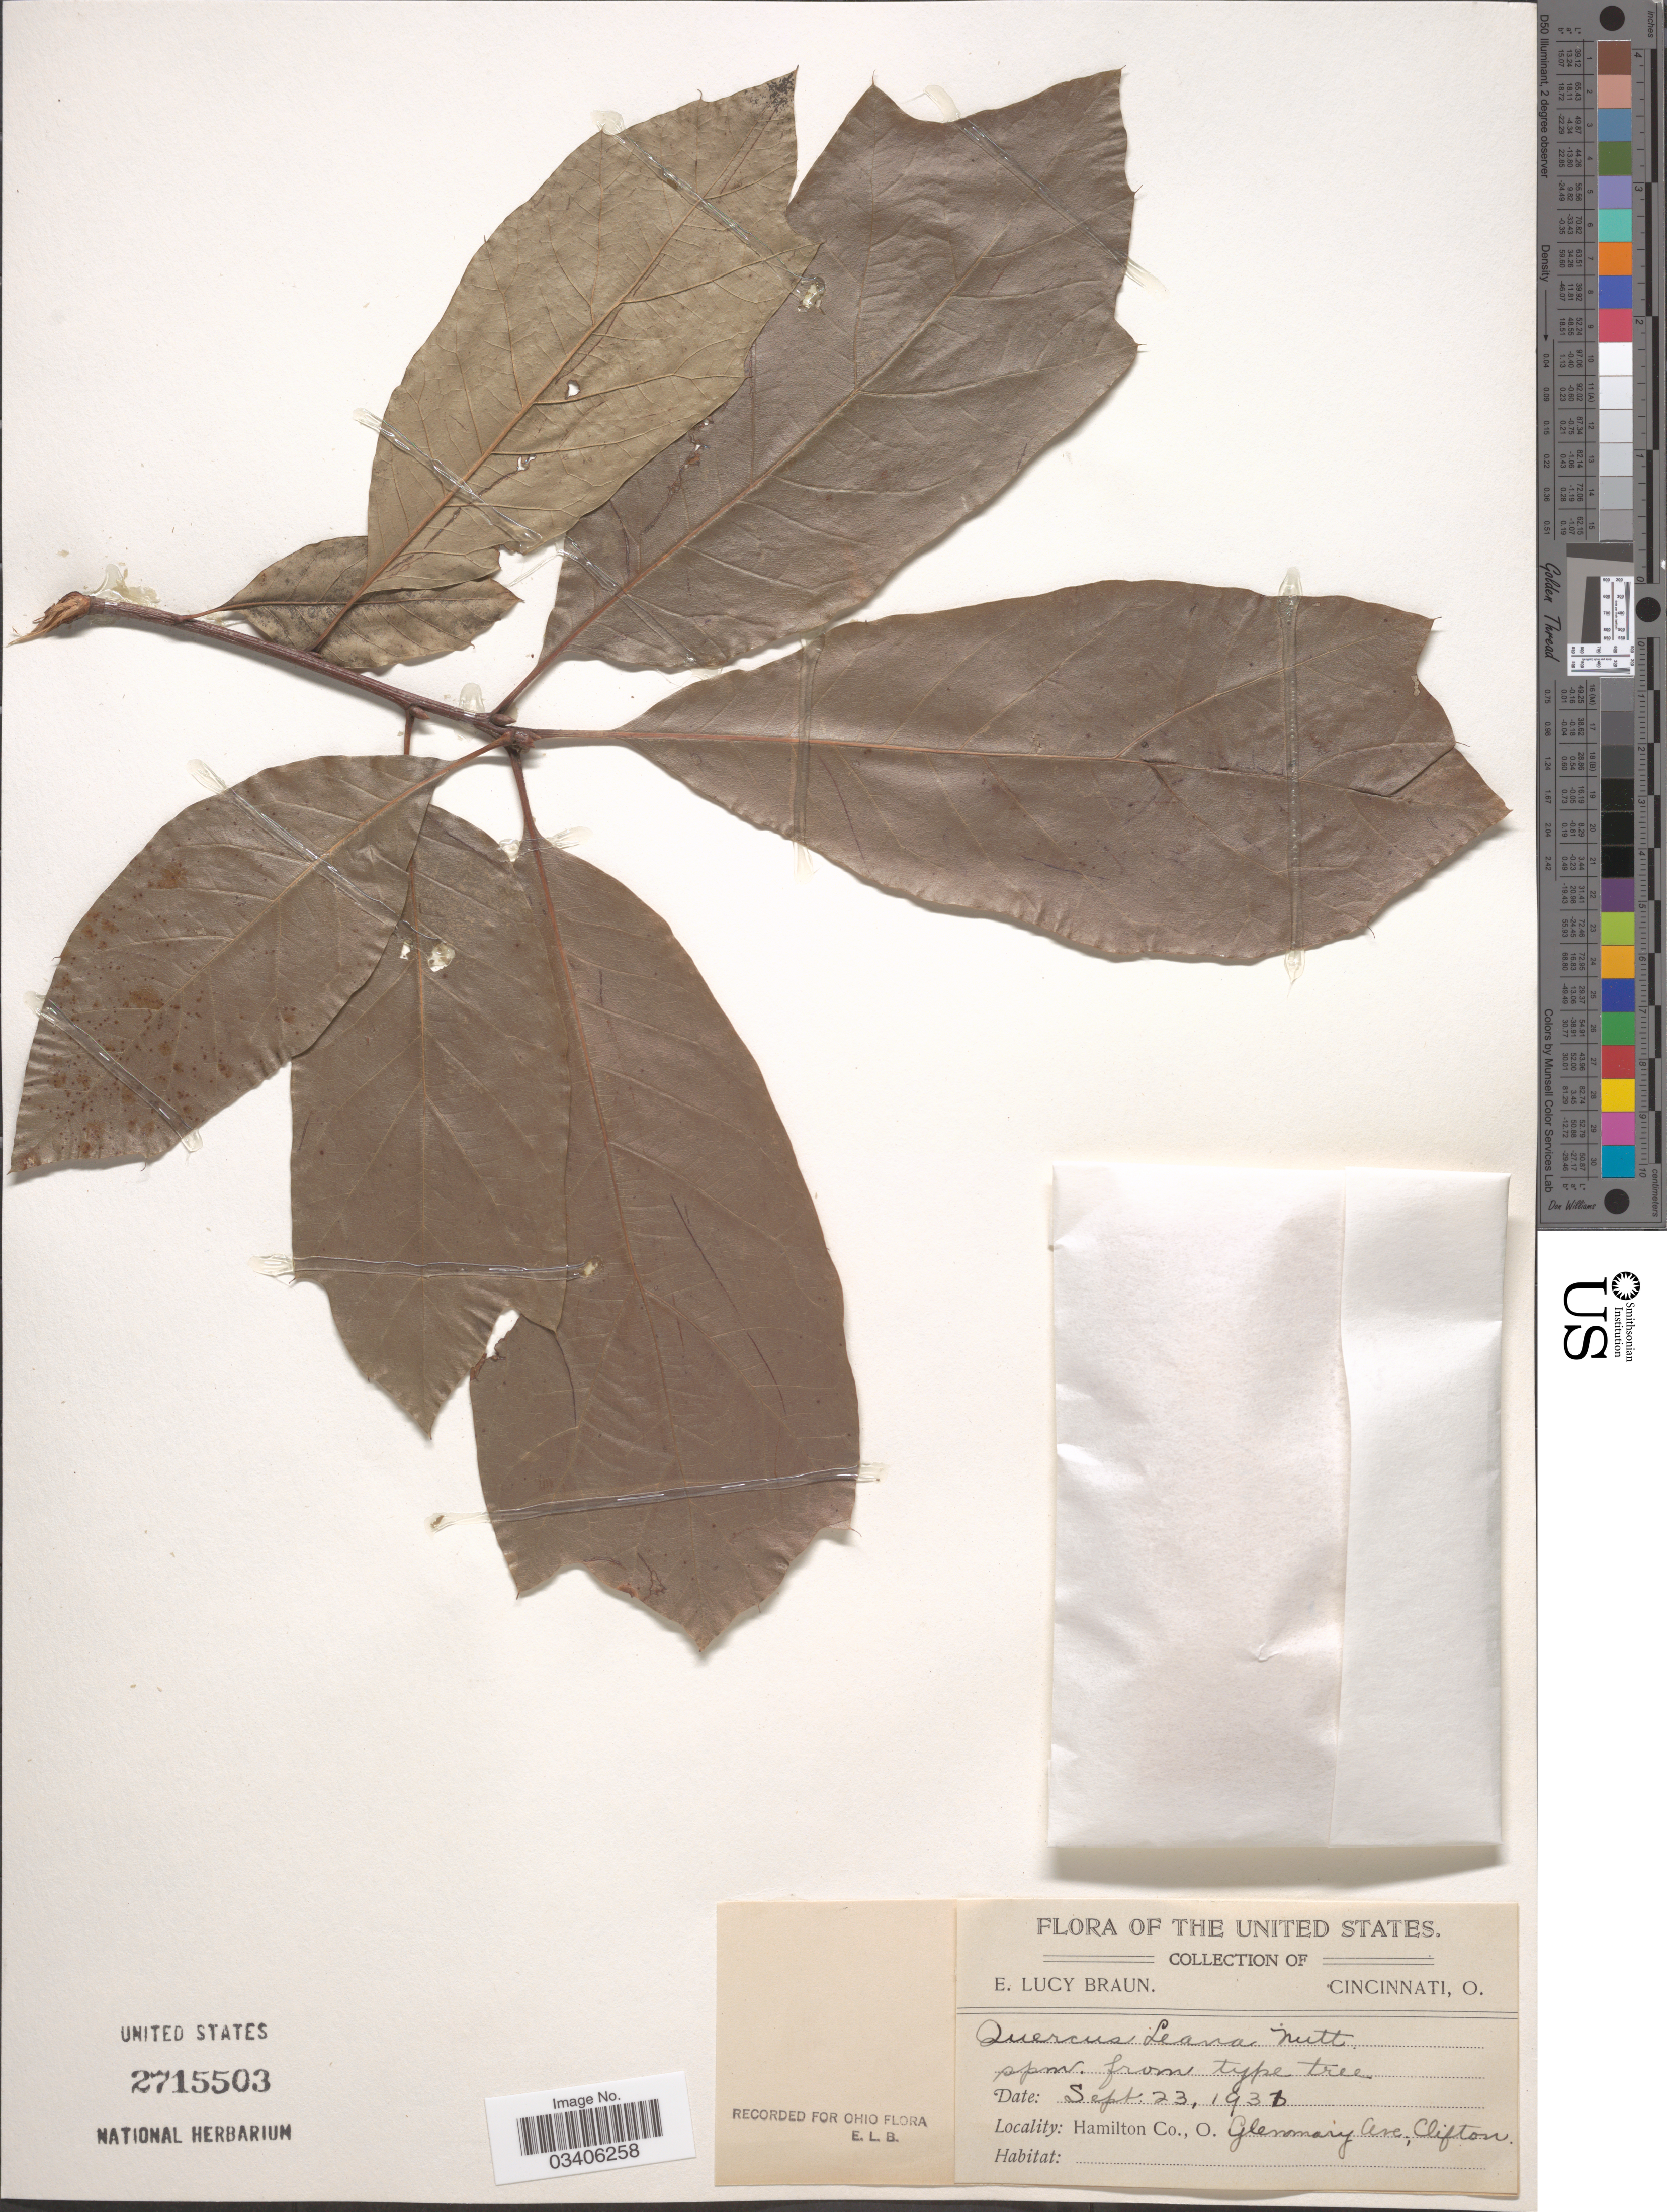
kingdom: Plantae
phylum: Tracheophyta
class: Magnoliopsida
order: Fagales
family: Fagaceae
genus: Quercus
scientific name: Quercus x leana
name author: Nutt.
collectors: E. L. Braun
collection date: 1931-09-23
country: United States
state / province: Ohio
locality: Hamilton Co. Glenmary Ave, Clifton.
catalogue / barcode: US 2715503